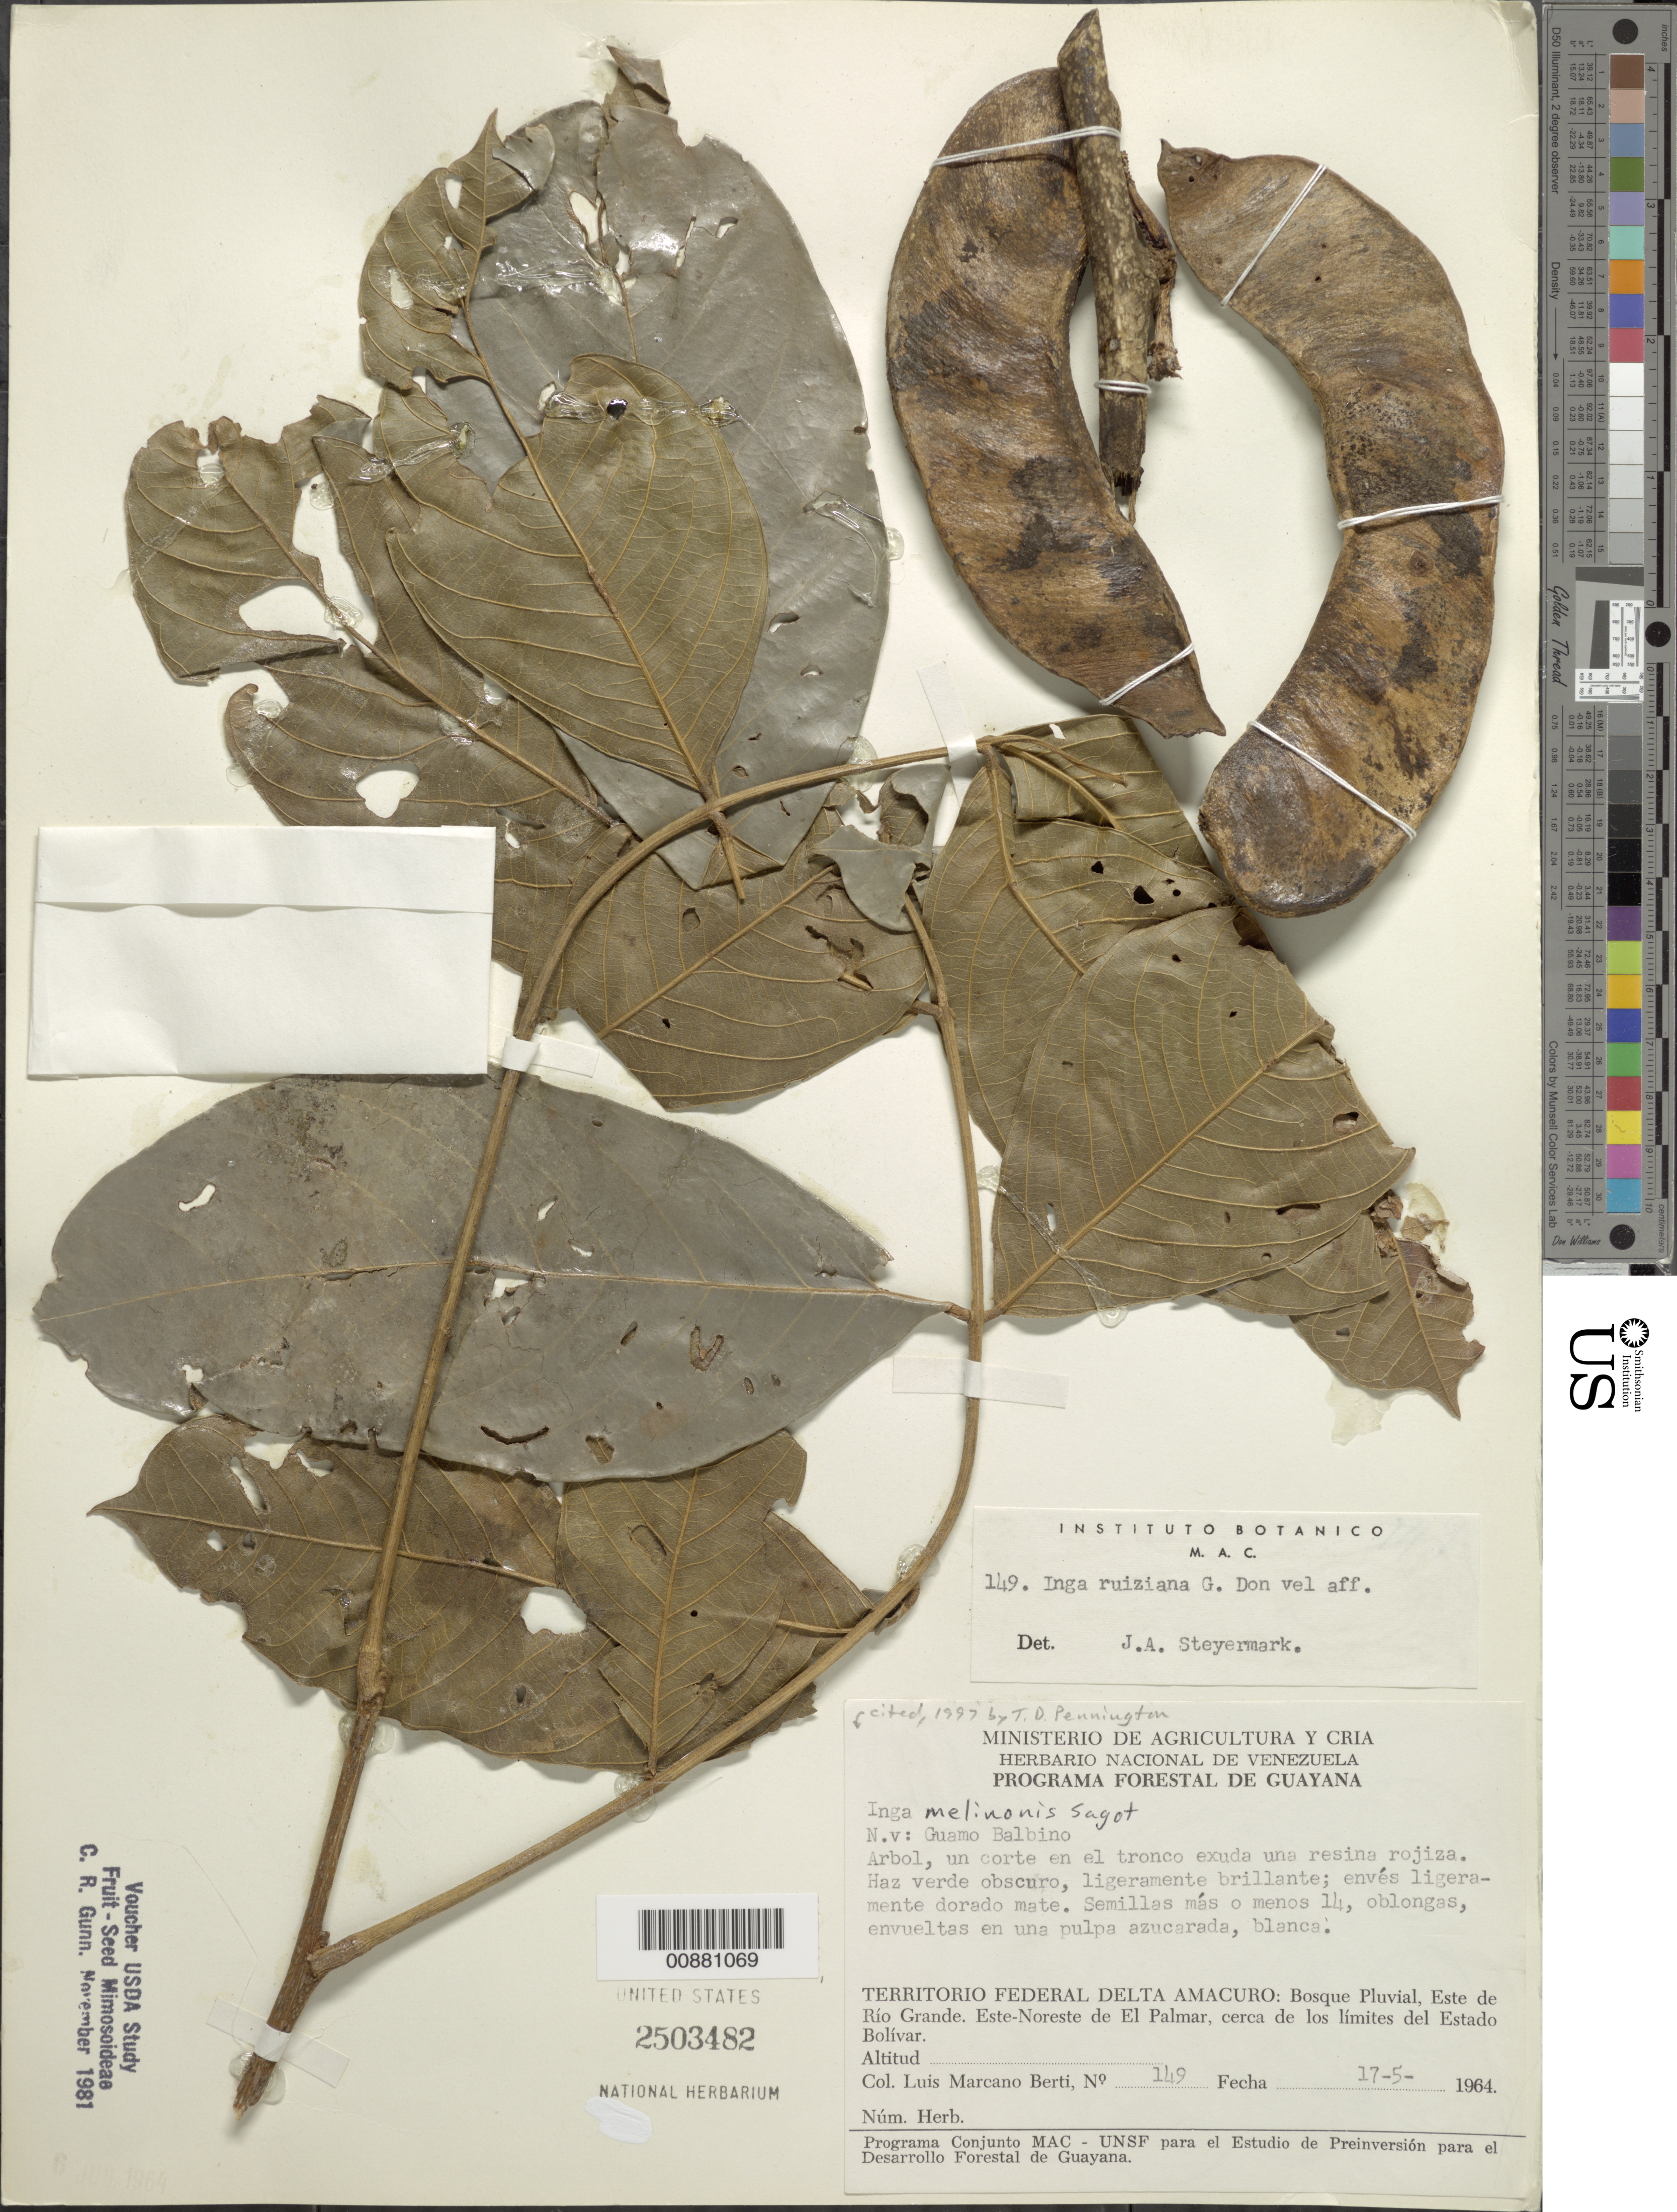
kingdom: Plantae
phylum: Tracheophyta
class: Magnoliopsida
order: Fabales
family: Fabaceae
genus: Inga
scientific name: Inga melinonis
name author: Sagot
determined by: Pennington, T. D., (K)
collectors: L. Marcano-Berti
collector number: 149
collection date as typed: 17-May-64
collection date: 1964-05-17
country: Venezuela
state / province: Delta Amacuro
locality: Este de Río Grande, ENE de El Palmar, cerca de los limites del Estado Bolívar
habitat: Bosque pluvial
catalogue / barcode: US 2503482